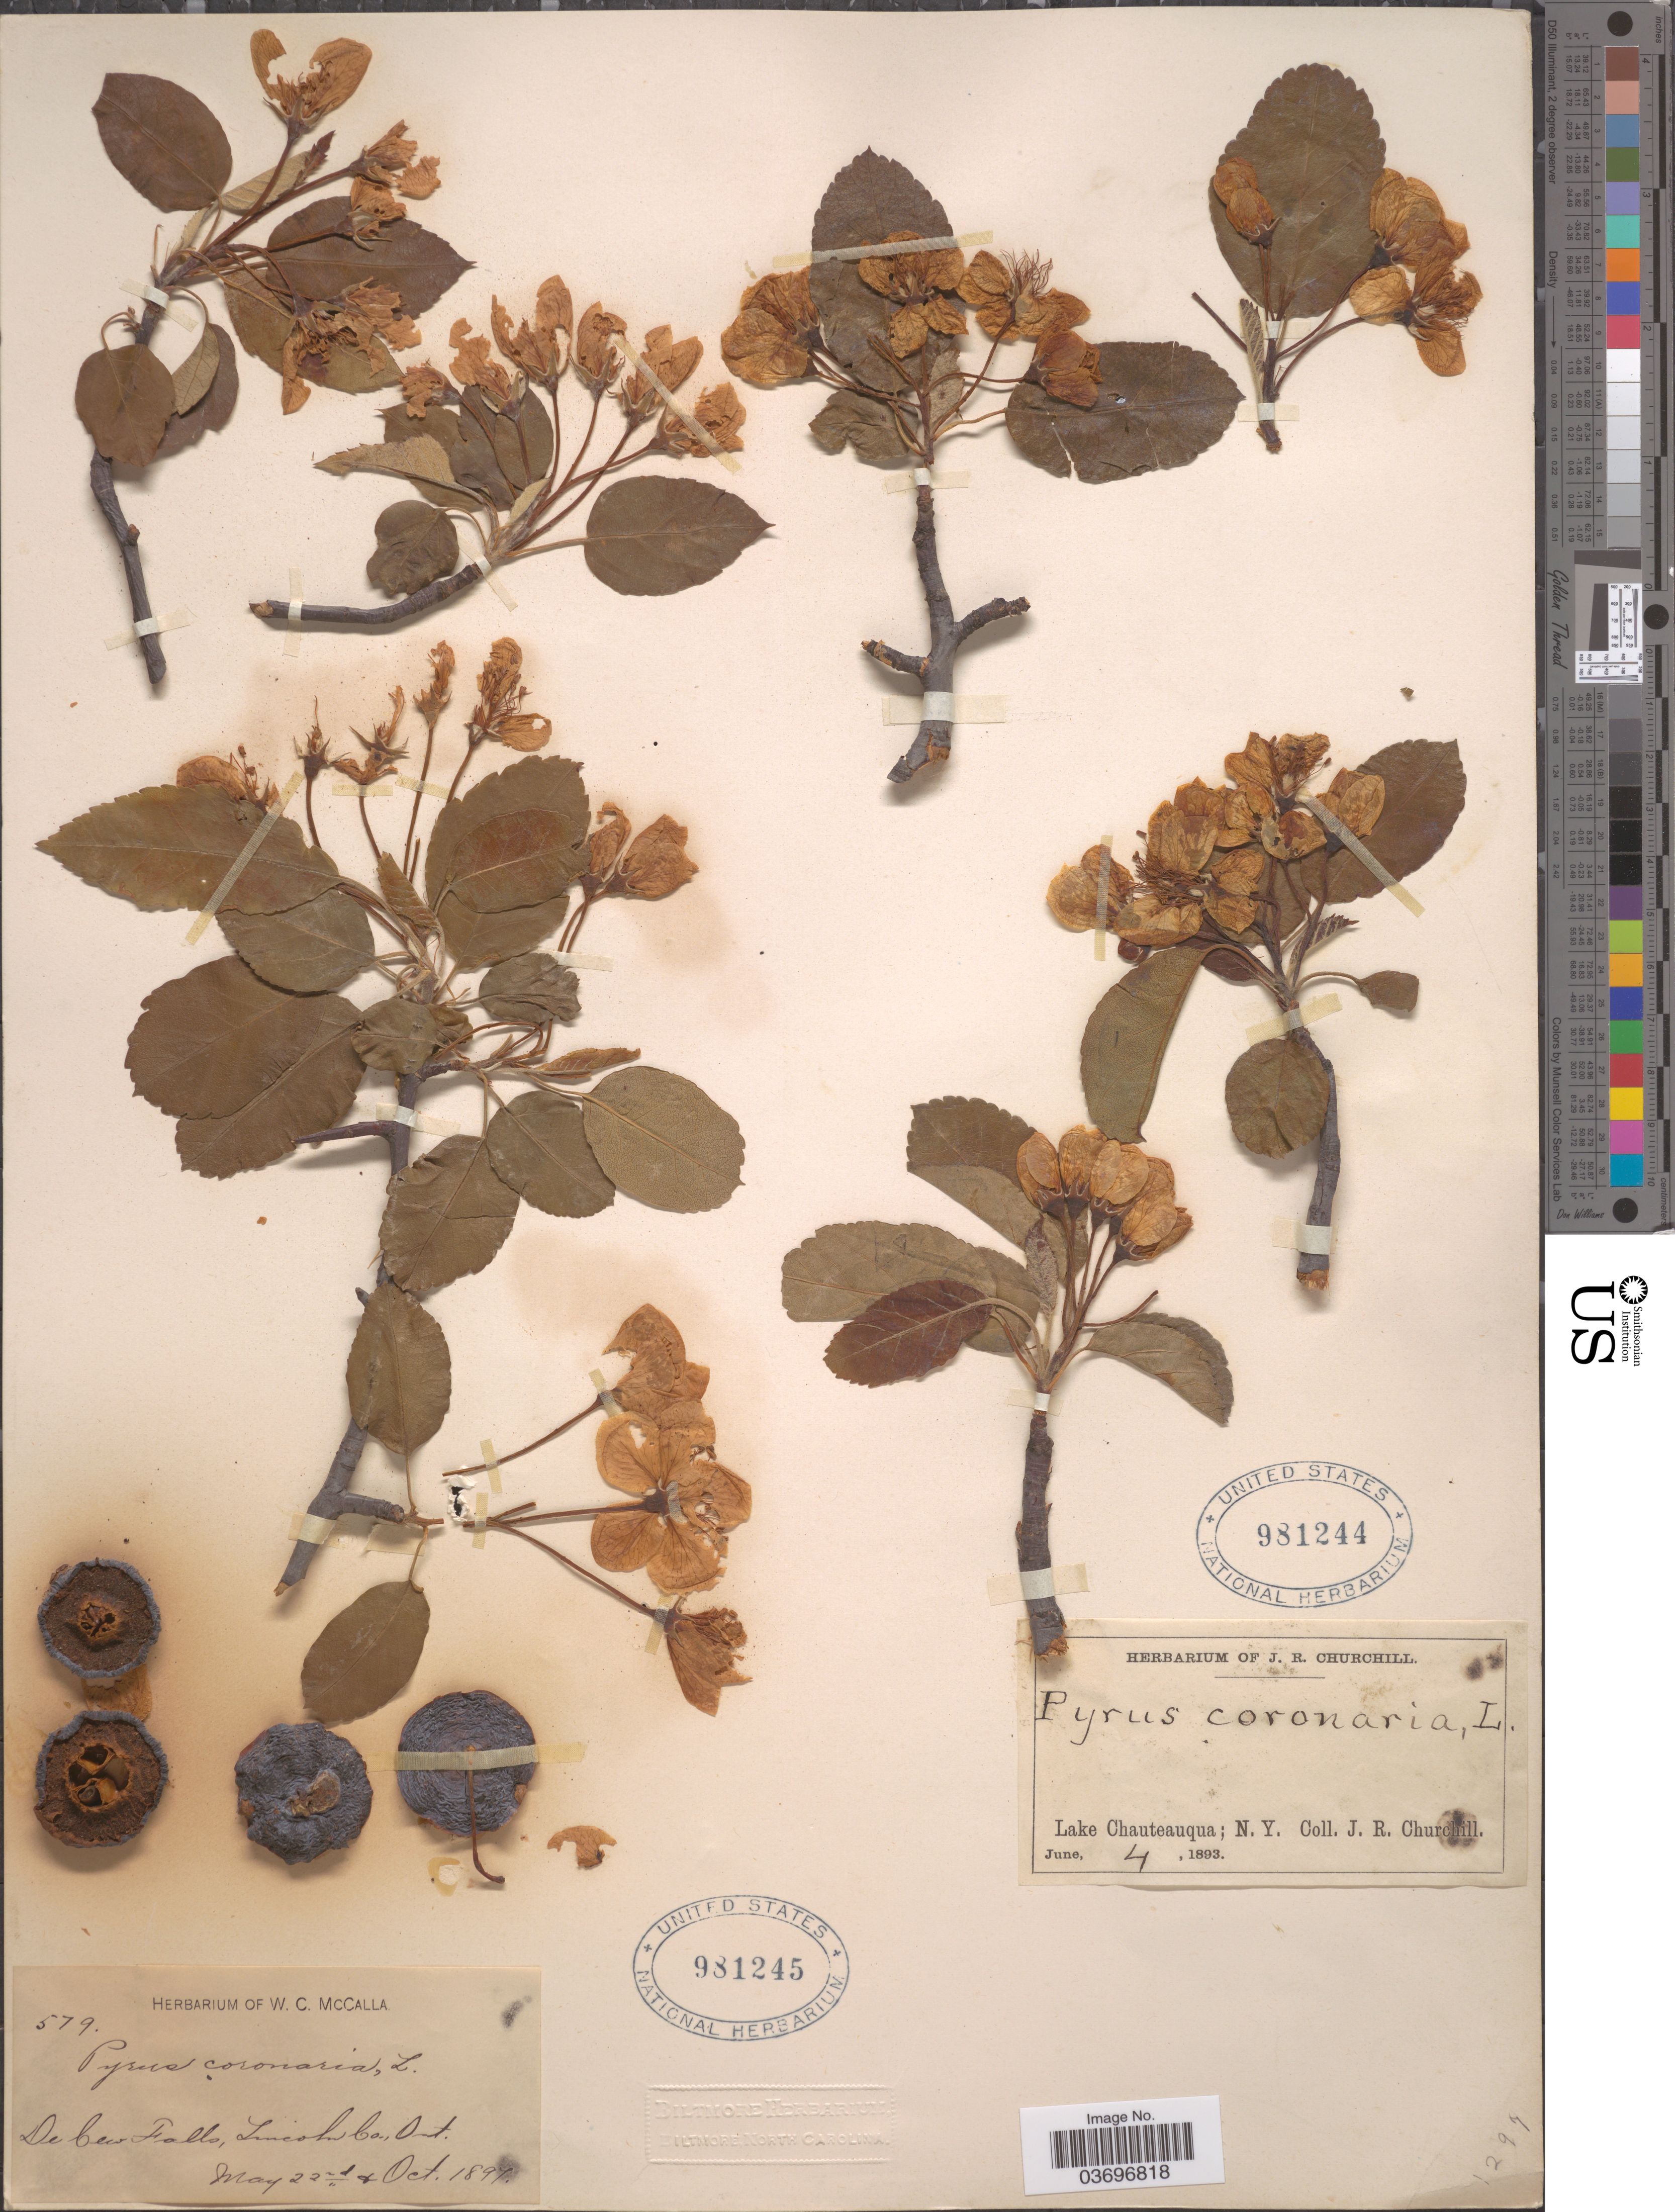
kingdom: Plantae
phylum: Tracheophyta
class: Magnoliopsida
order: Rosales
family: Rosaceae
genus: Malus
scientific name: Malus coronaria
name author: (L.) Mill.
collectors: J. Churchill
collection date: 1893-06-04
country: United States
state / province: New York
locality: Lake Chauteauqua.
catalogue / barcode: US 981244